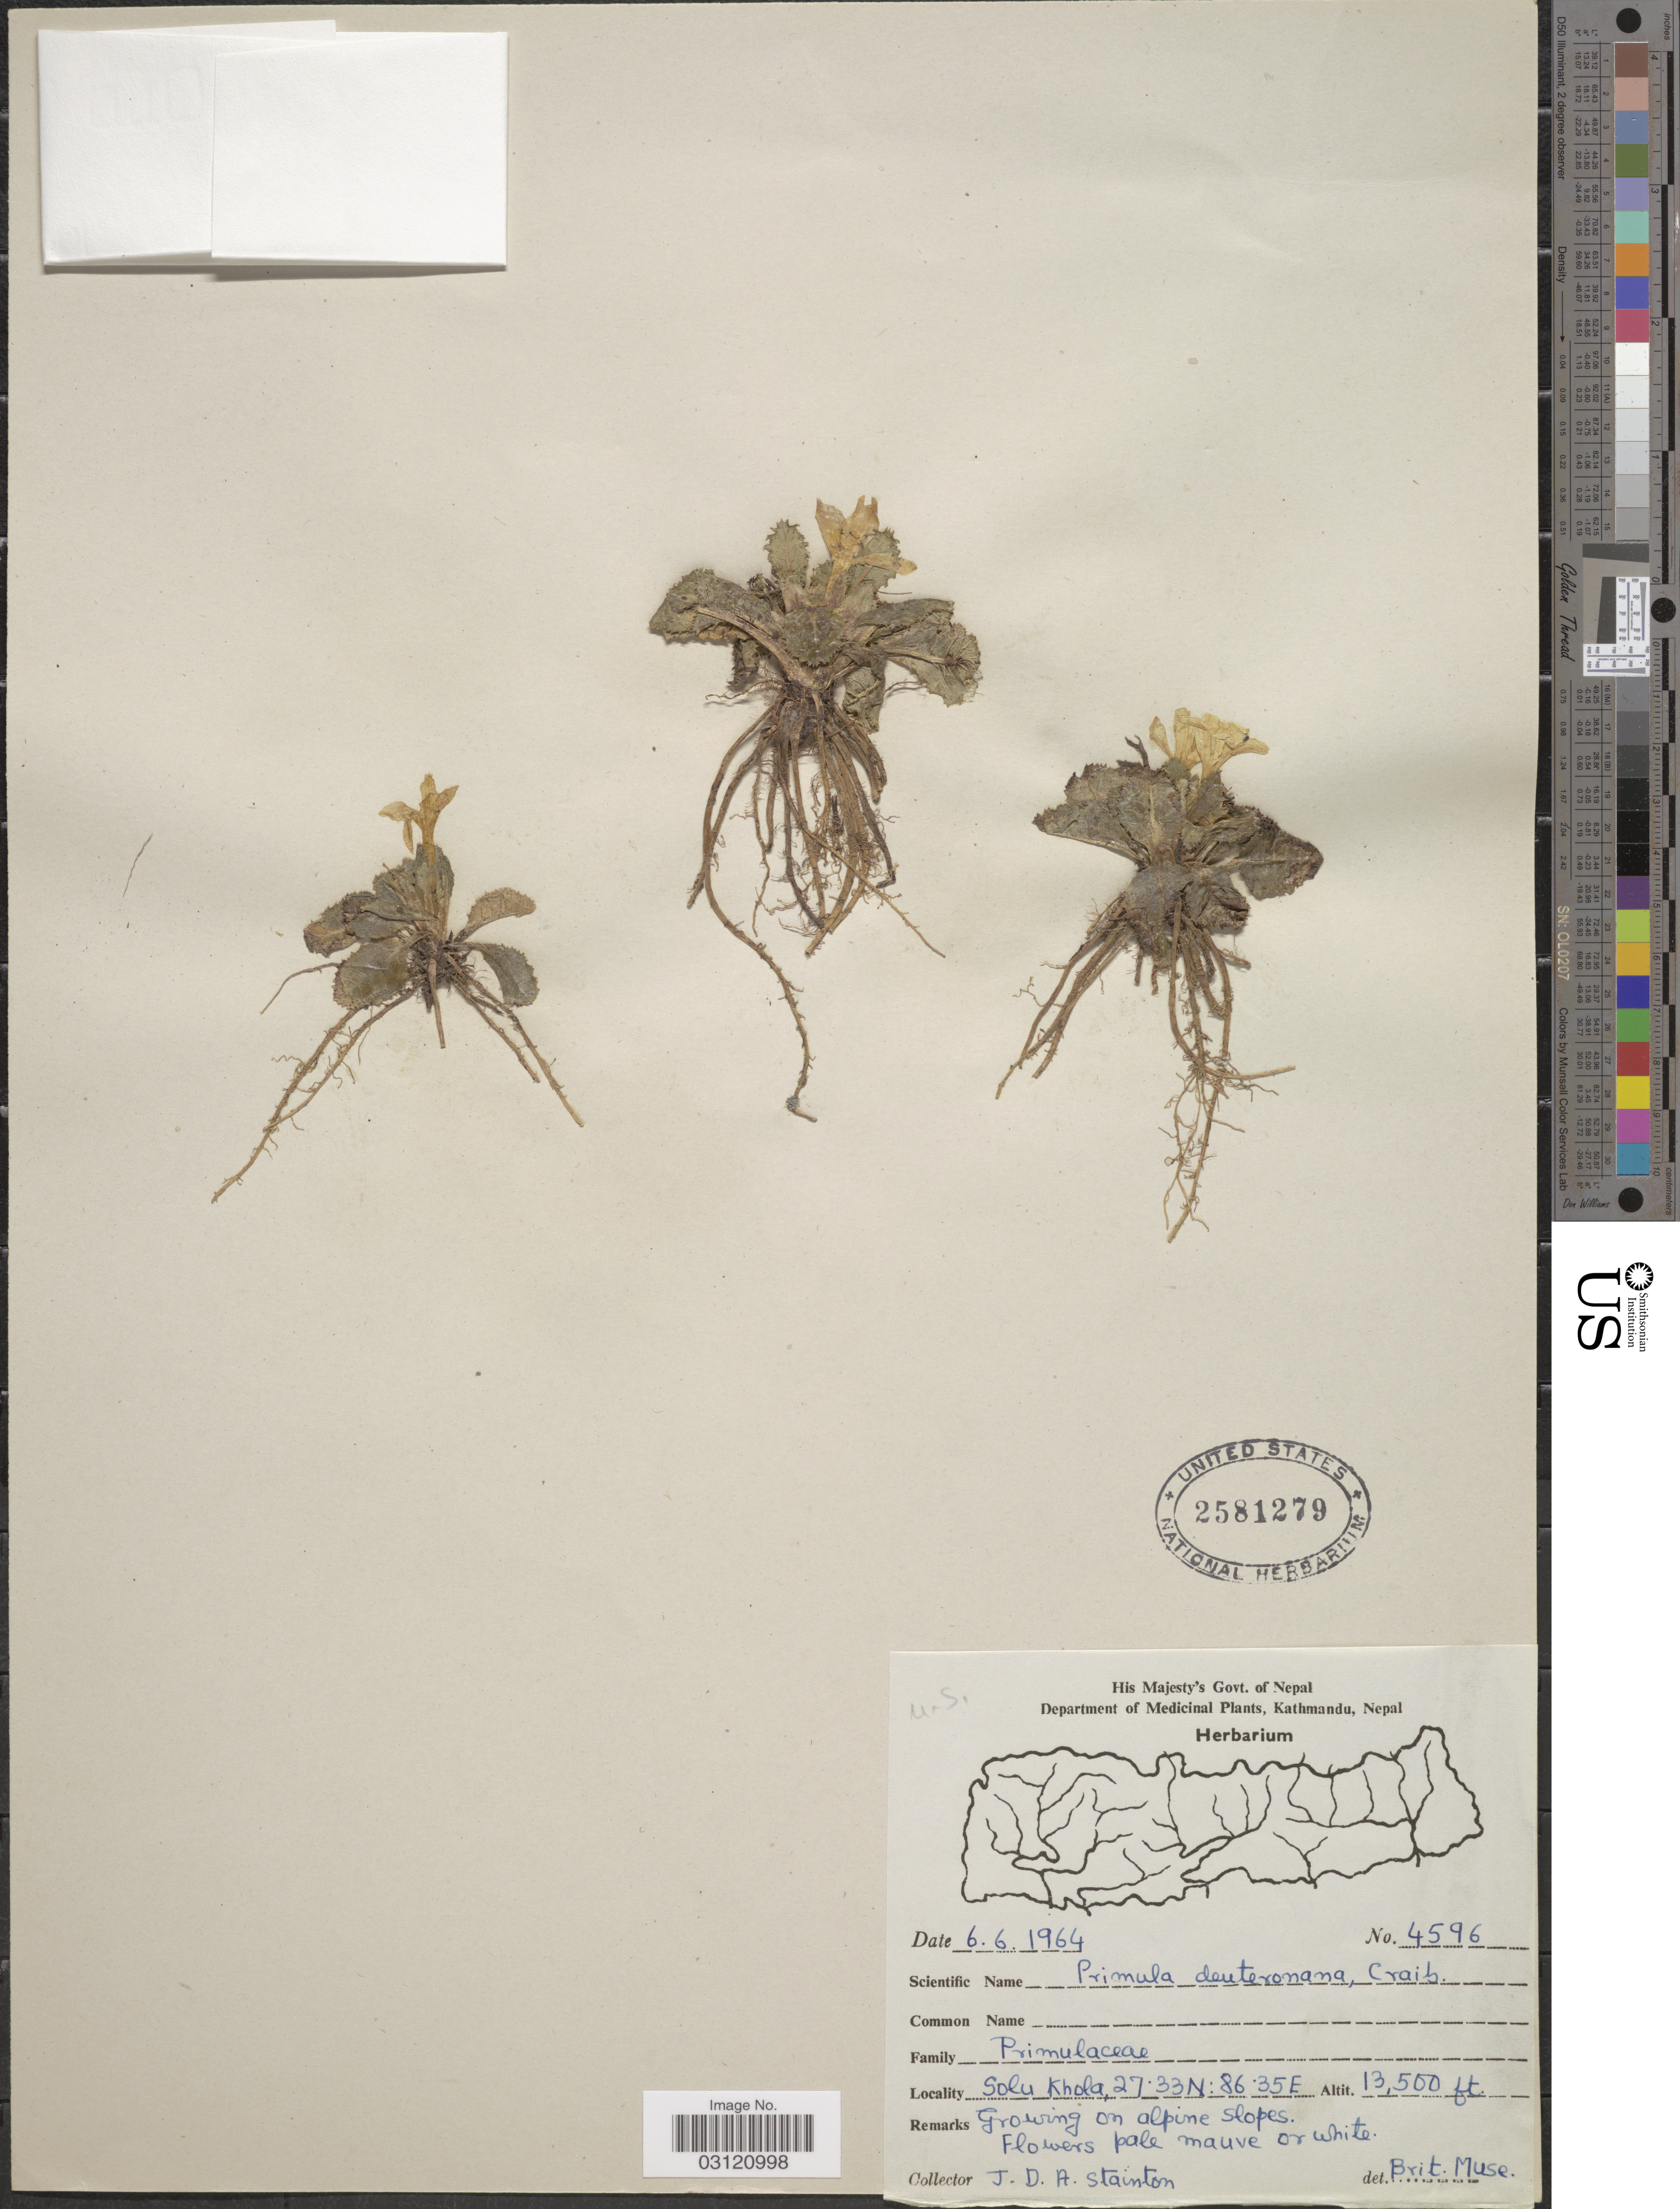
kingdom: Plantae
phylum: Tracheophyta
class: Magnoliopsida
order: Ericales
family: Primulaceae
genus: Primula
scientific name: Primula deuteronana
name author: Craib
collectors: J. Stainton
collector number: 4596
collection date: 1964-06-06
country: Nepal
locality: Solu Khola.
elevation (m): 4115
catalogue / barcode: US 2581279